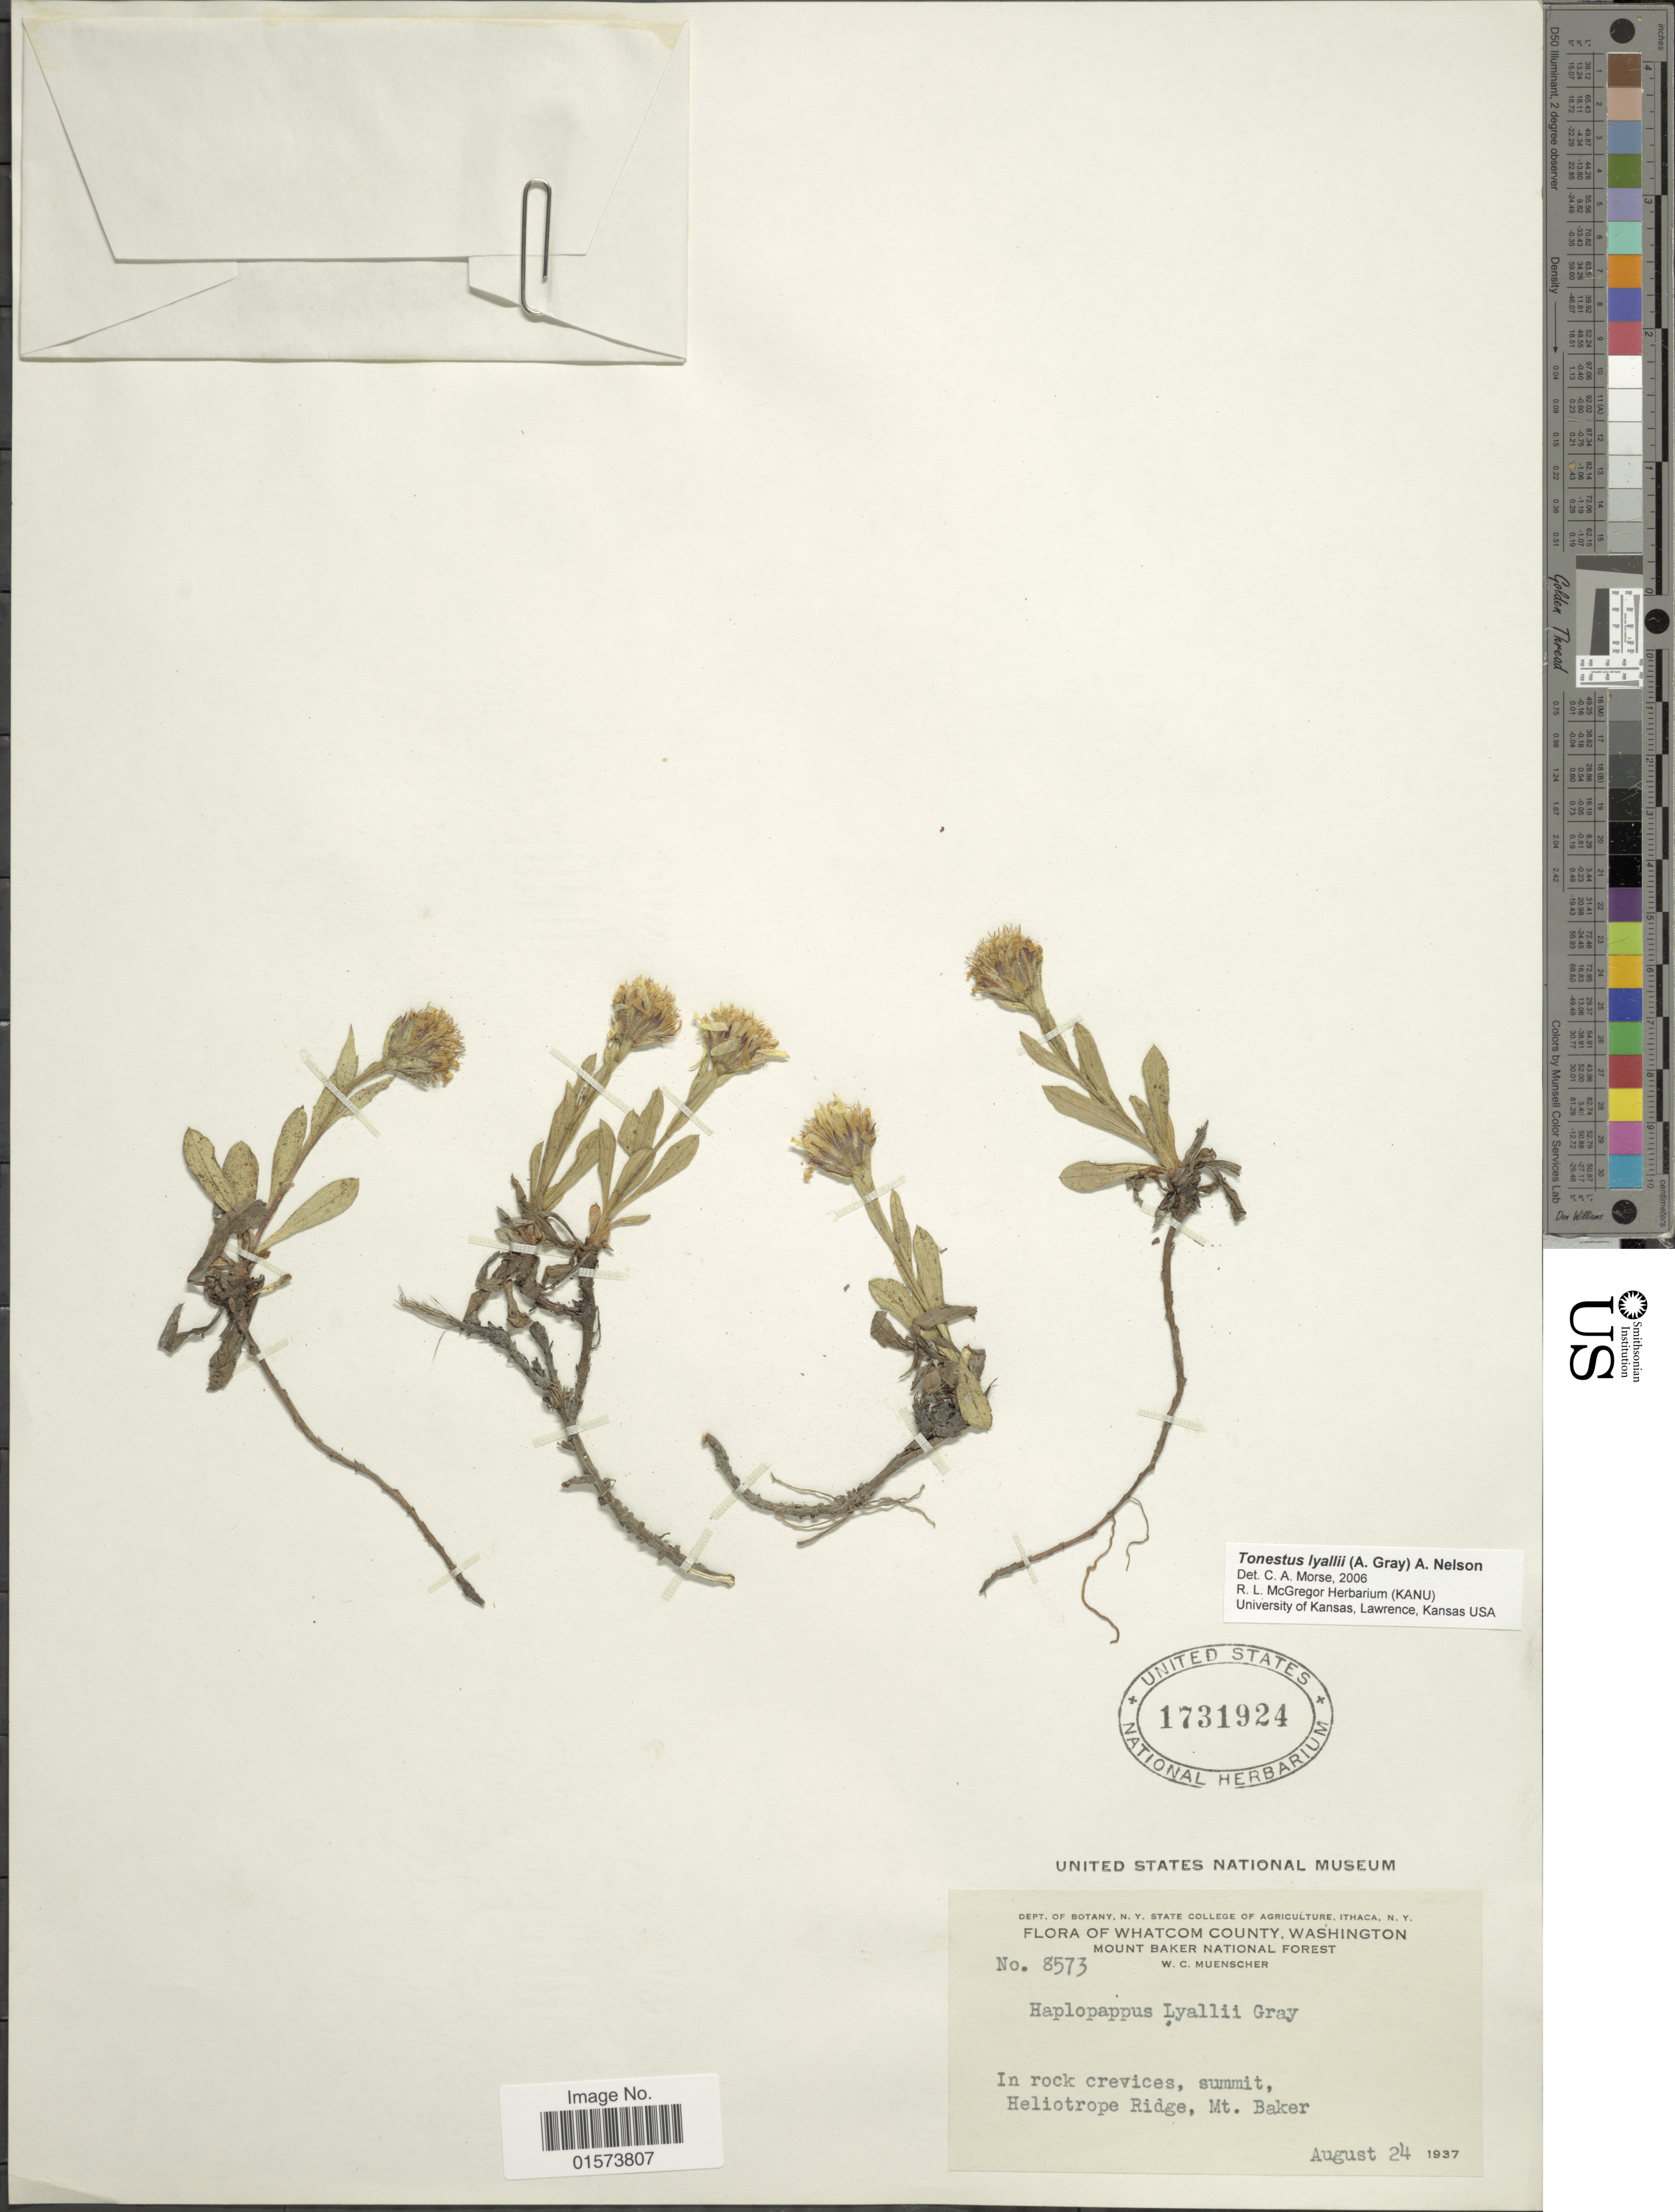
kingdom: Plantae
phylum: Tracheophyta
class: Magnoliopsida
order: Asterales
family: Asteraceae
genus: Tonestus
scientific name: Tonestus lyallii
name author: (A. Gray) A. Nelson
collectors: W. Muenscher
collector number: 8573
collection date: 1937-08-24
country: United States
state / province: Washington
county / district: Whatcom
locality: Whatcom County, Moutn Baker National Forest, in rock crevices, summit, Heliotrope Ridge, Mt. Baker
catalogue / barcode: US 1731924